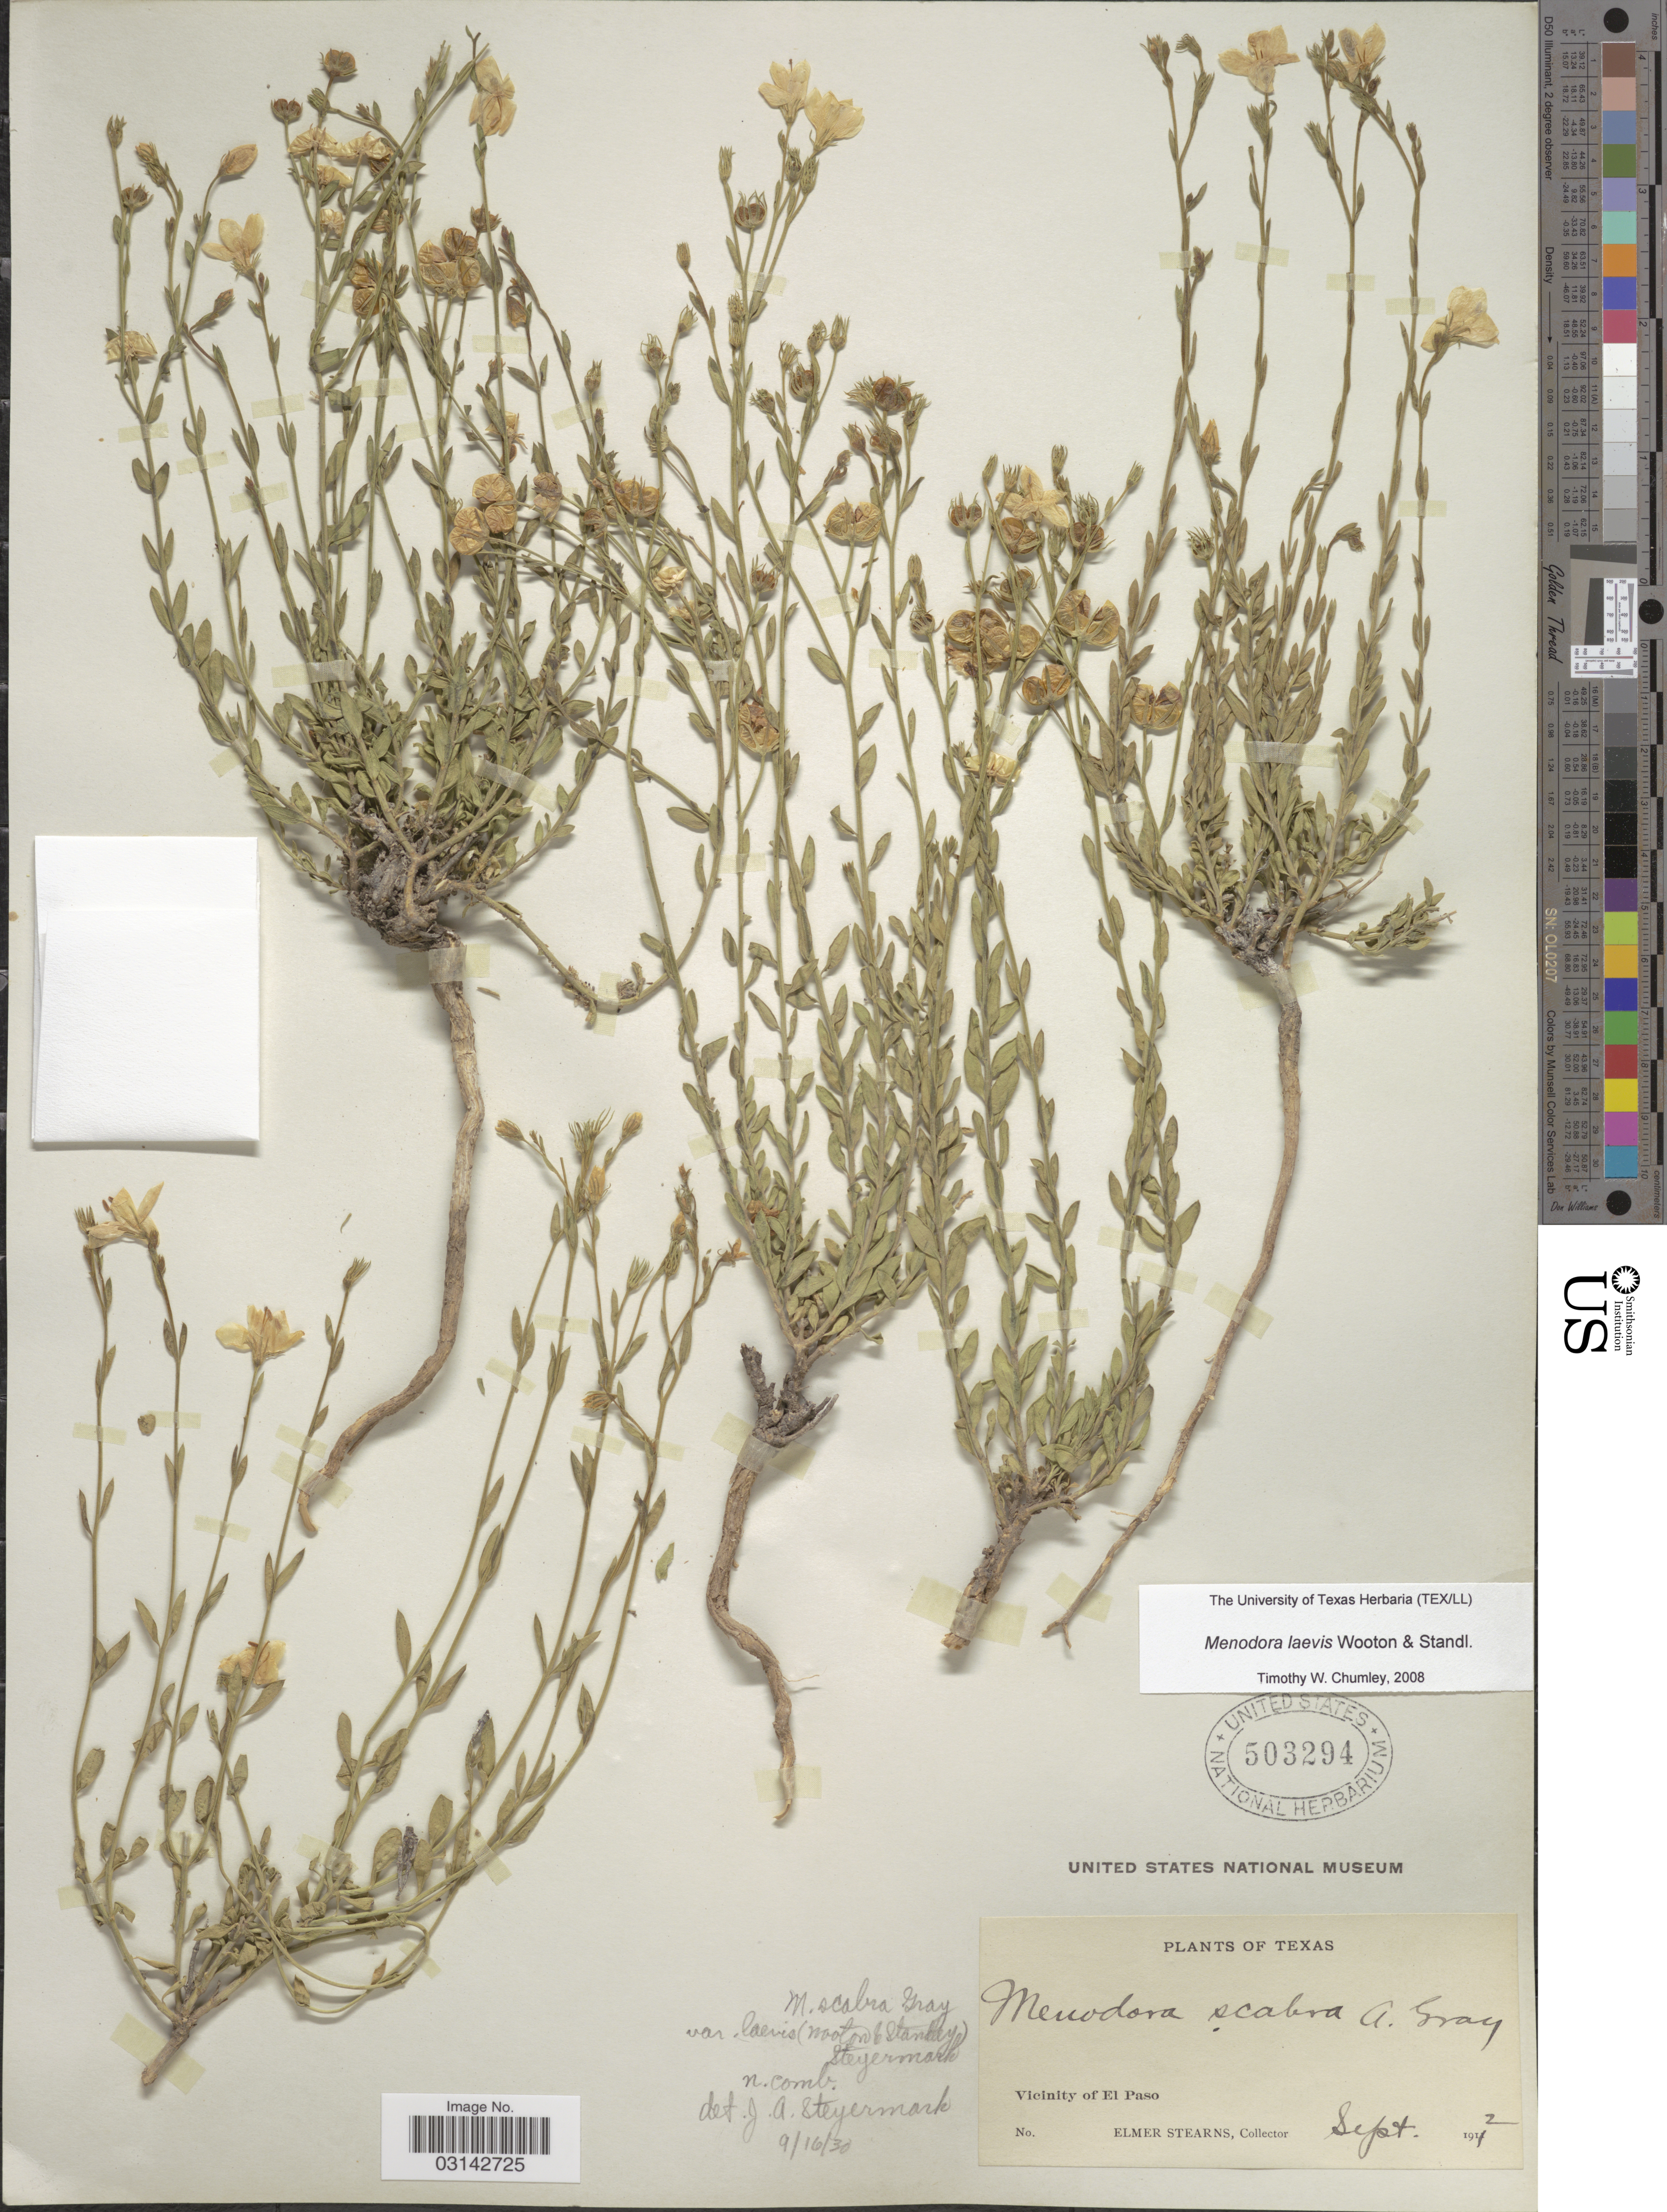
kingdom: Plantae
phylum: Tracheophyta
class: Magnoliopsida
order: Lamiales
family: Oleaceae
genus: Menodora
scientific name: Menodora laevis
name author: Wooton & Standl.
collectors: E. Stearns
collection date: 1912-09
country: United States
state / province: Texas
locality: Vicinity of El Paso.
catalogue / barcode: US 503294